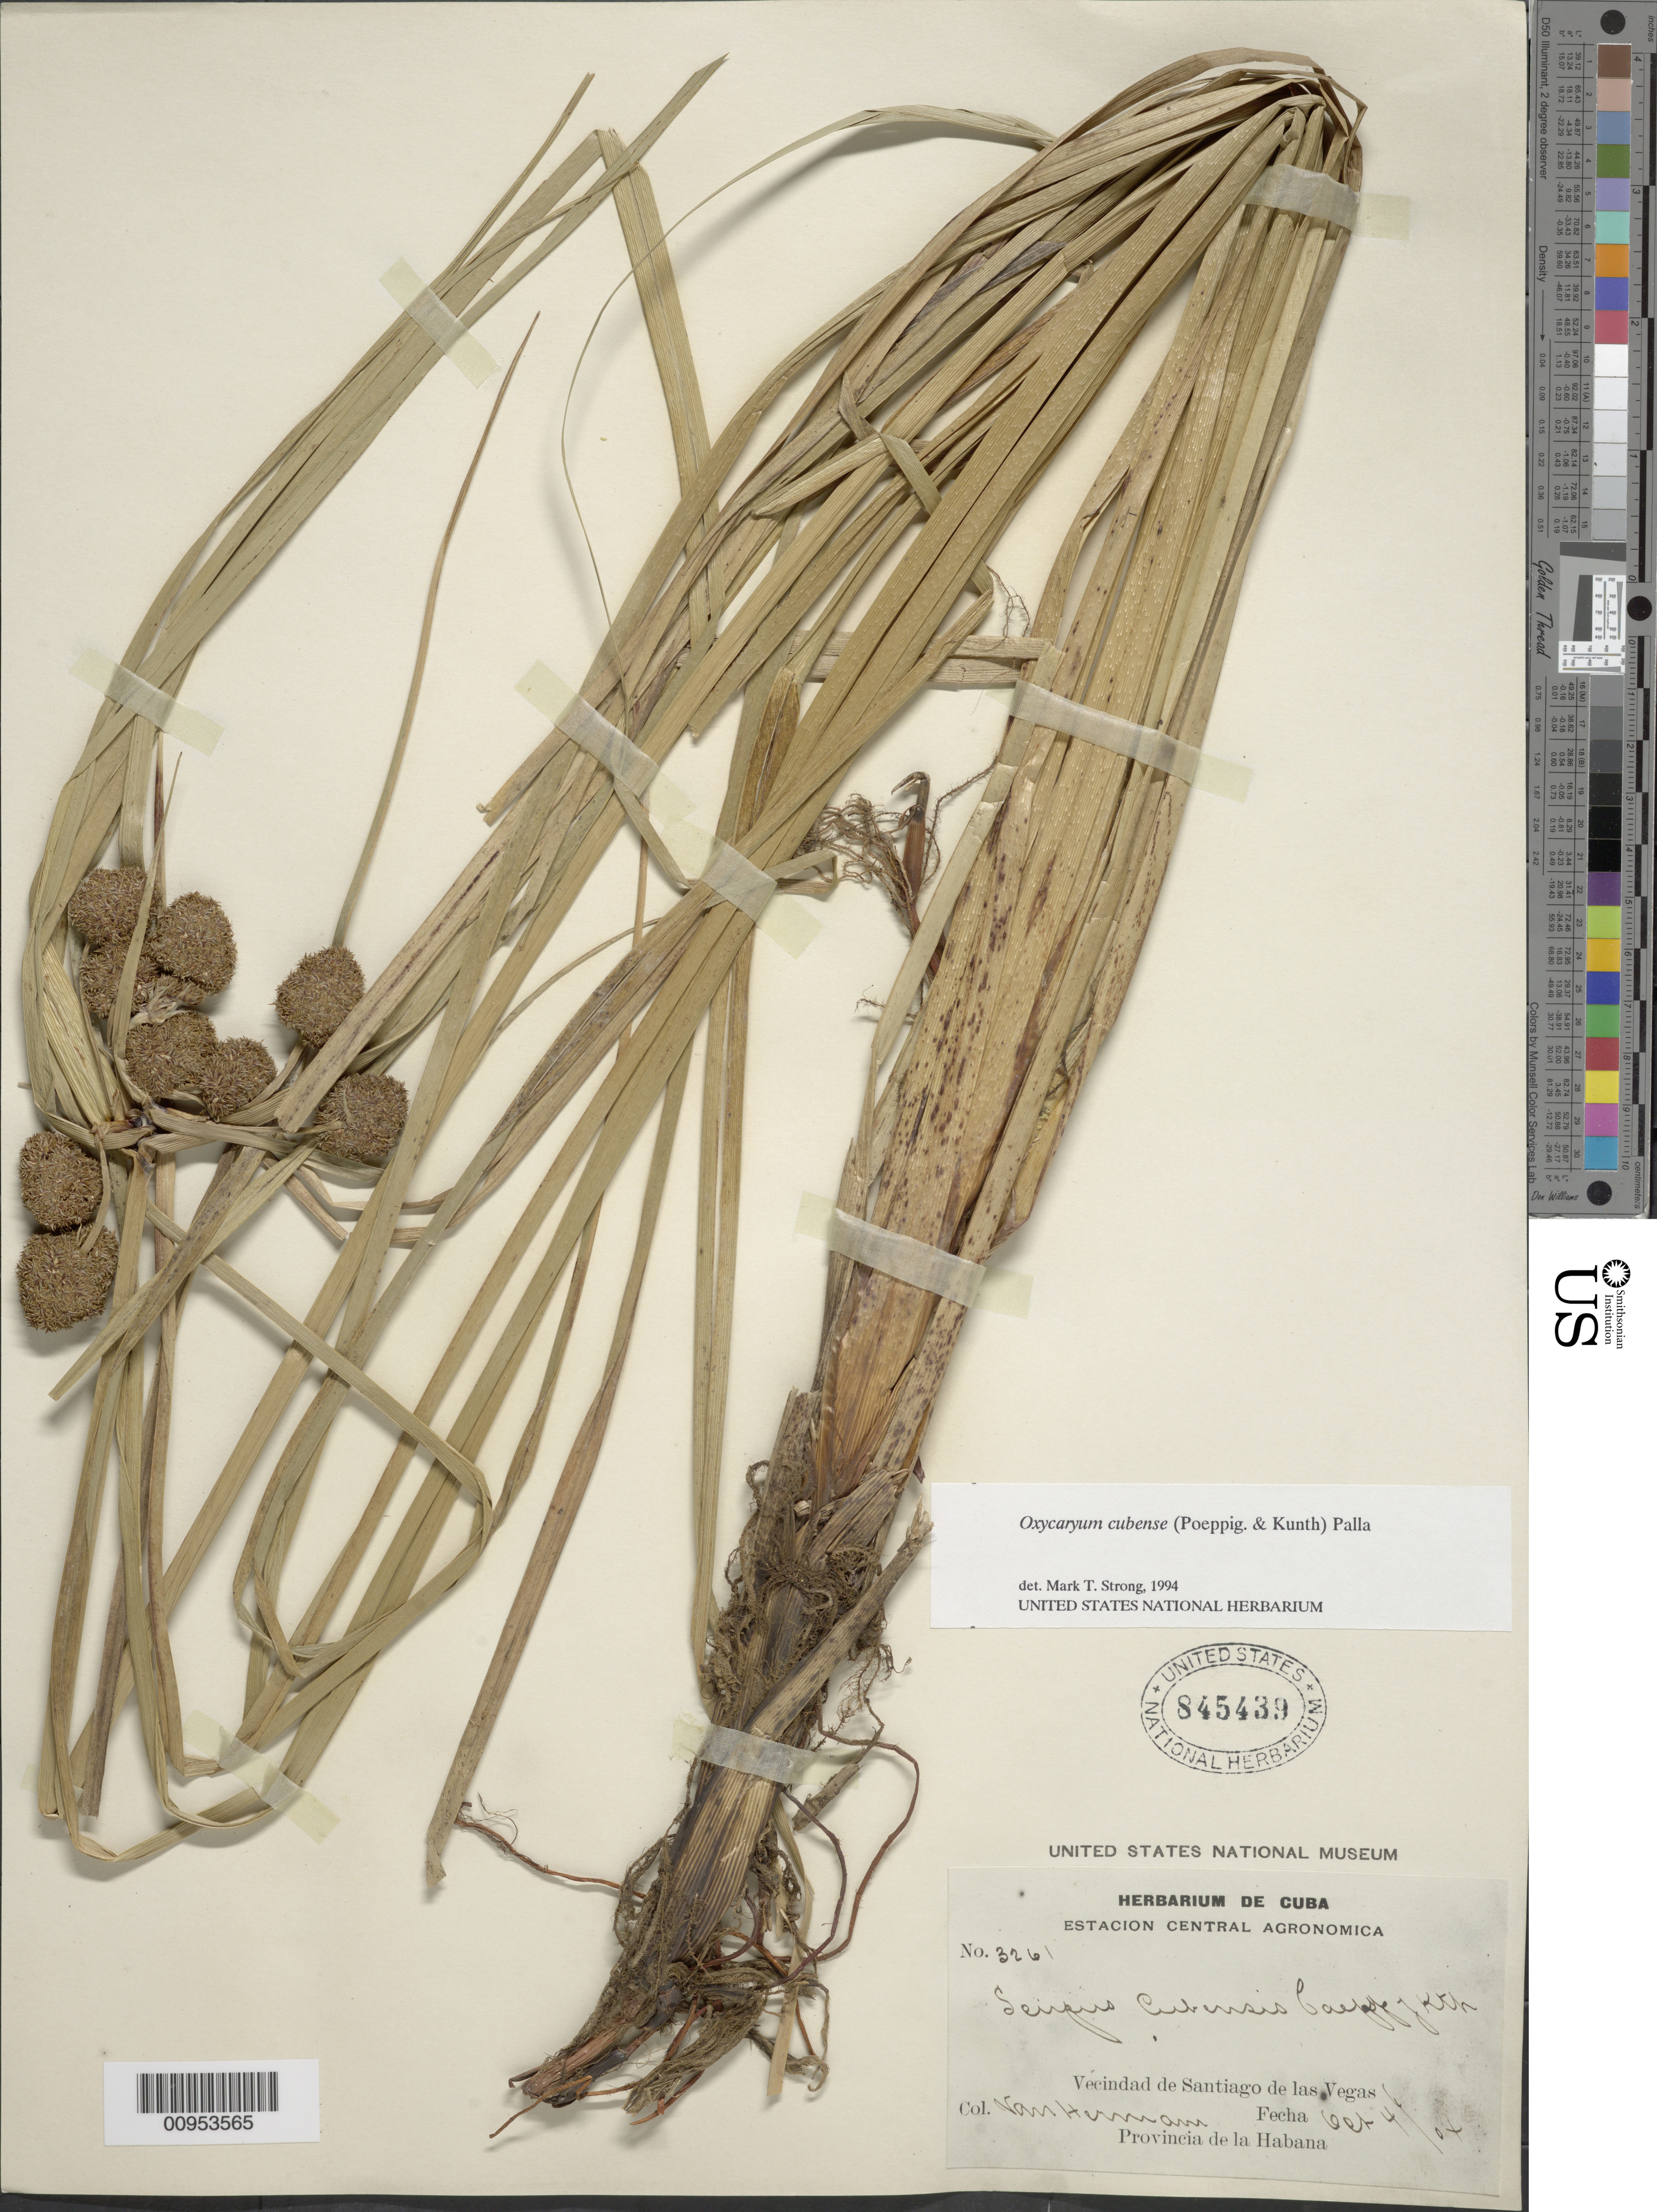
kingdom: Plantae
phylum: Tracheophyta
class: Liliopsida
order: Poales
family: Cyperaceae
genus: Cyperus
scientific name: Cyperus blepharoleptos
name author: Steud.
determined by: Strong, M. T., (US), Smithsonian Institution - National Museum of Natural History (UNITED STATES)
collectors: H. A. Van Hermann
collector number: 3261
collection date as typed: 04 Oct 1904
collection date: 1904-10-04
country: Cuba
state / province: La Habana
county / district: Municipio Boyeros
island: Cuba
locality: Santiago de las Vegas (vecindad de)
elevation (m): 97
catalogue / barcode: US 845439